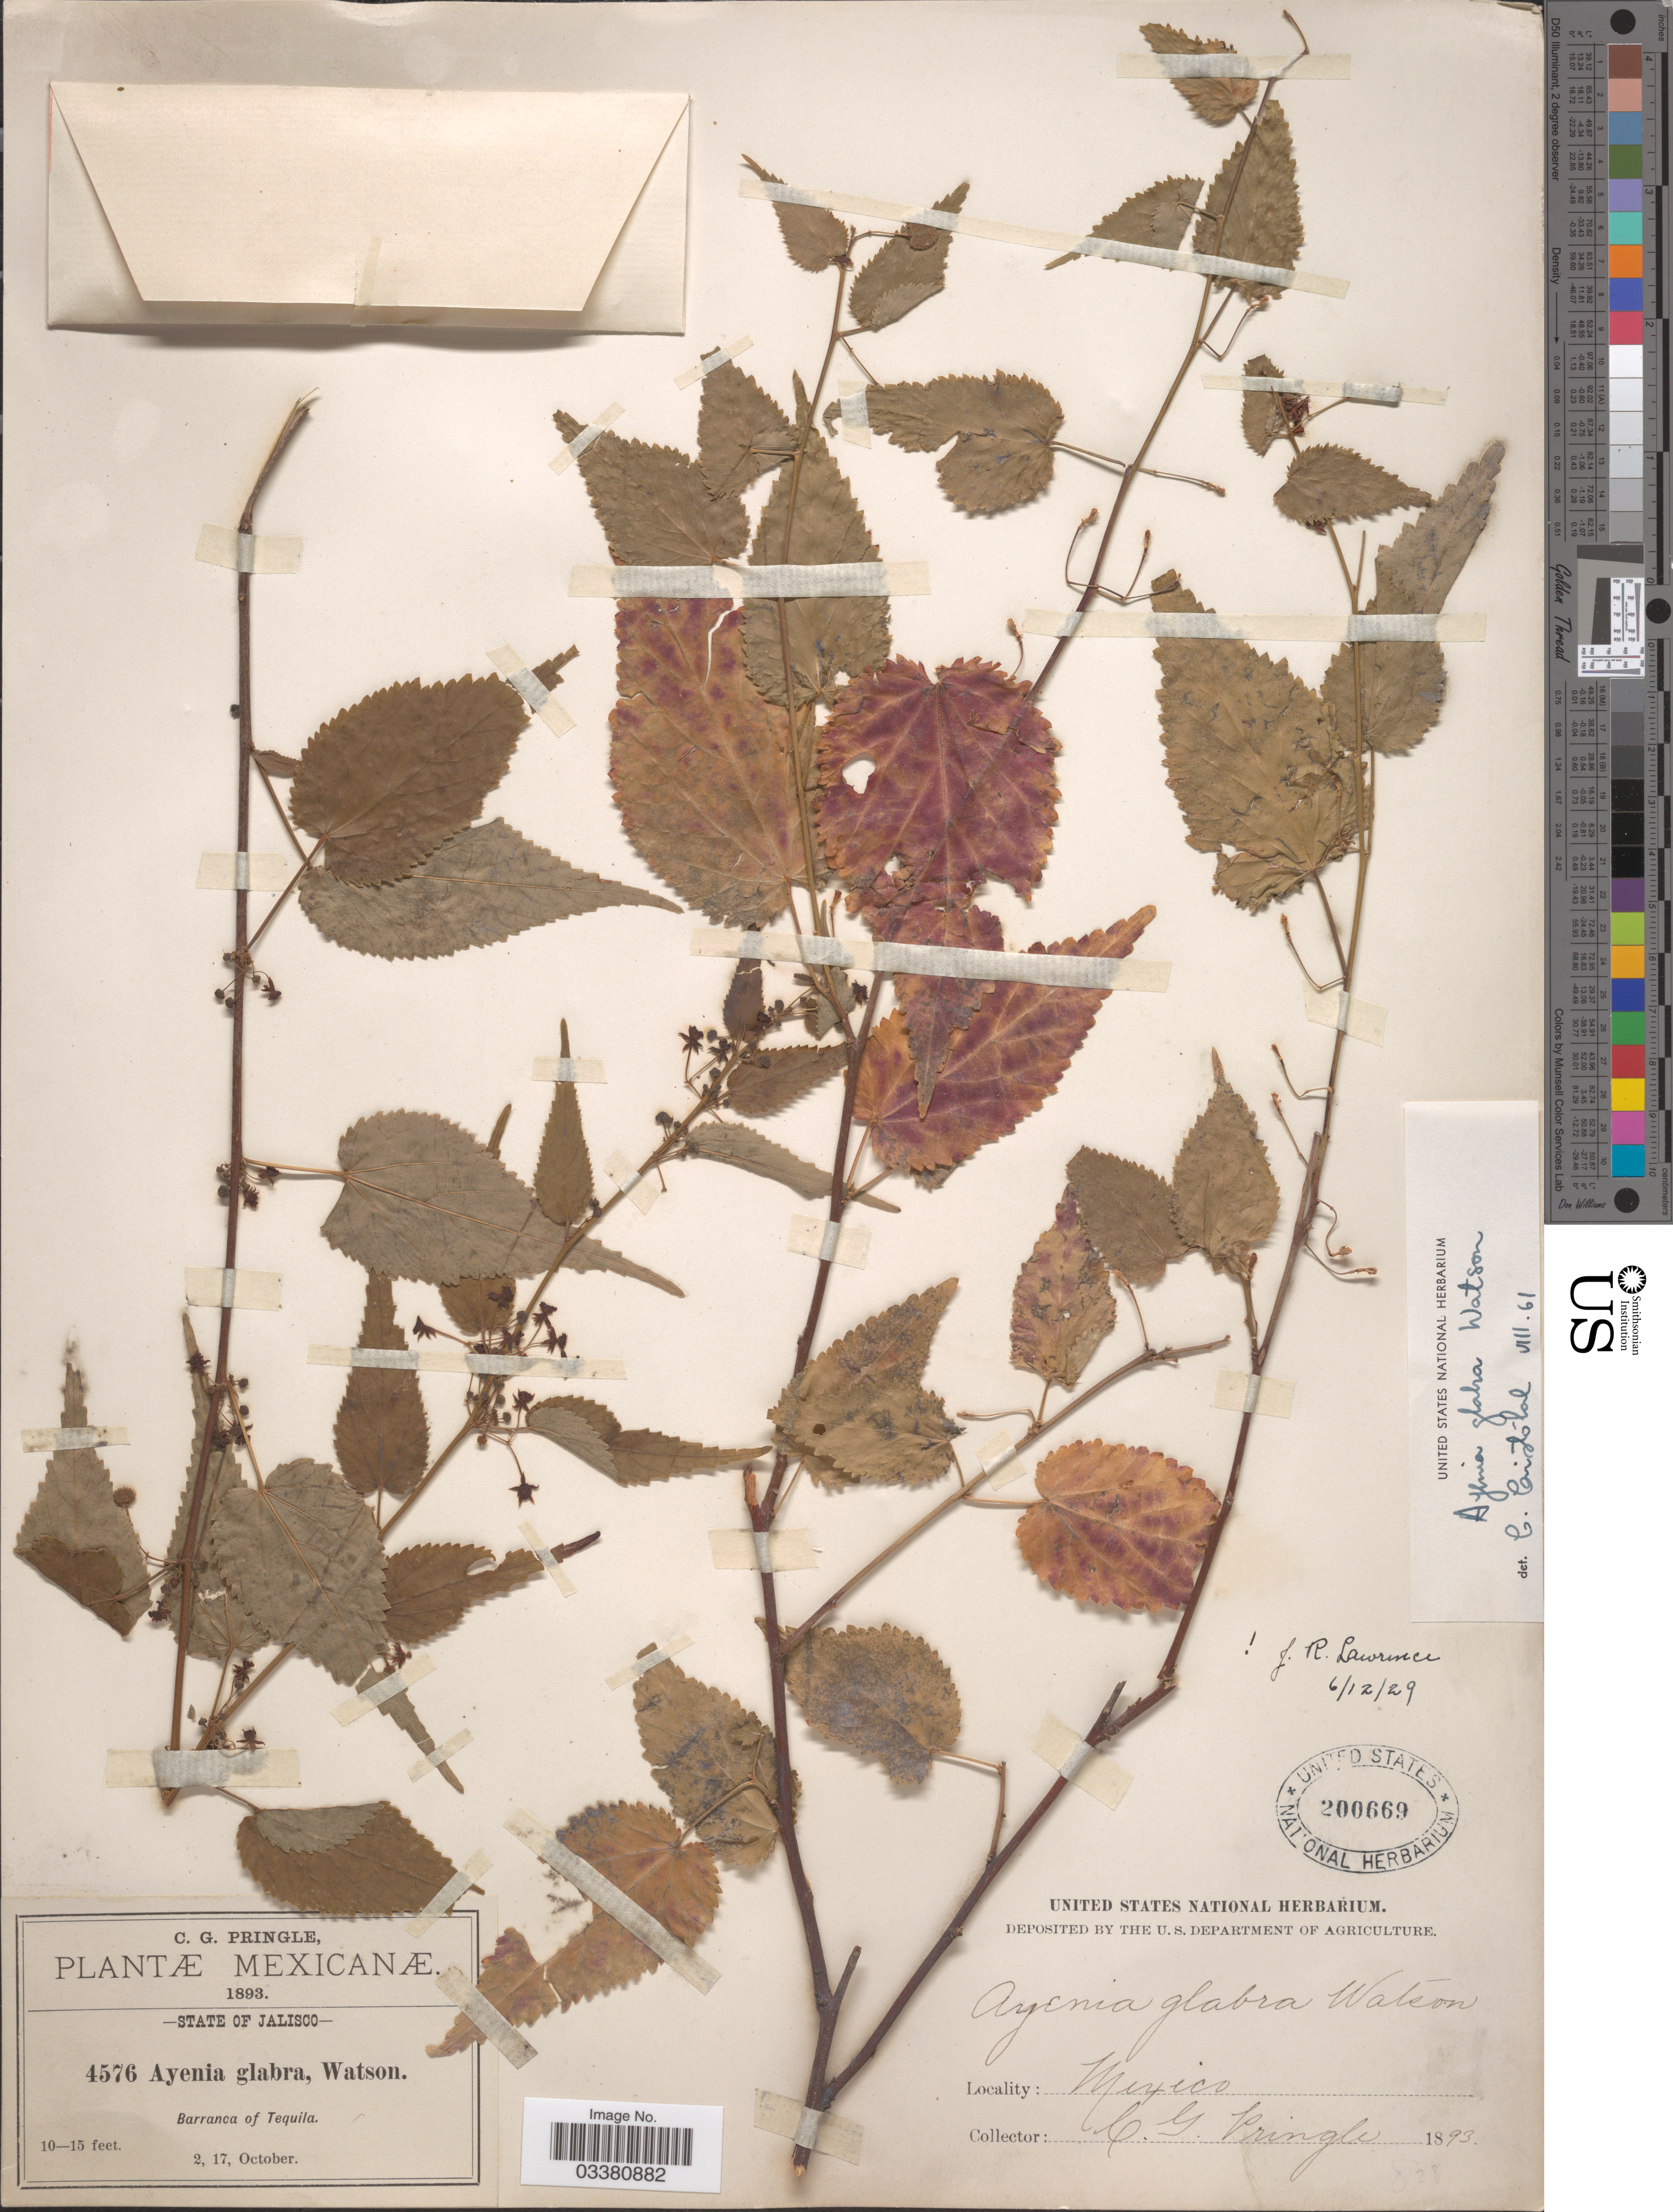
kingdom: Plantae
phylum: Tracheophyta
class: Magnoliopsida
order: Malvales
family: Malvaceae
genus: Ayenia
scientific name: Ayenia glabra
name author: S. Watson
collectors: C. G. Pringle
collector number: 4576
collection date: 1893-10-02/1893-10-17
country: Mexico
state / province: Jalisco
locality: Barranca of Tequila.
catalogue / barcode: US 200669